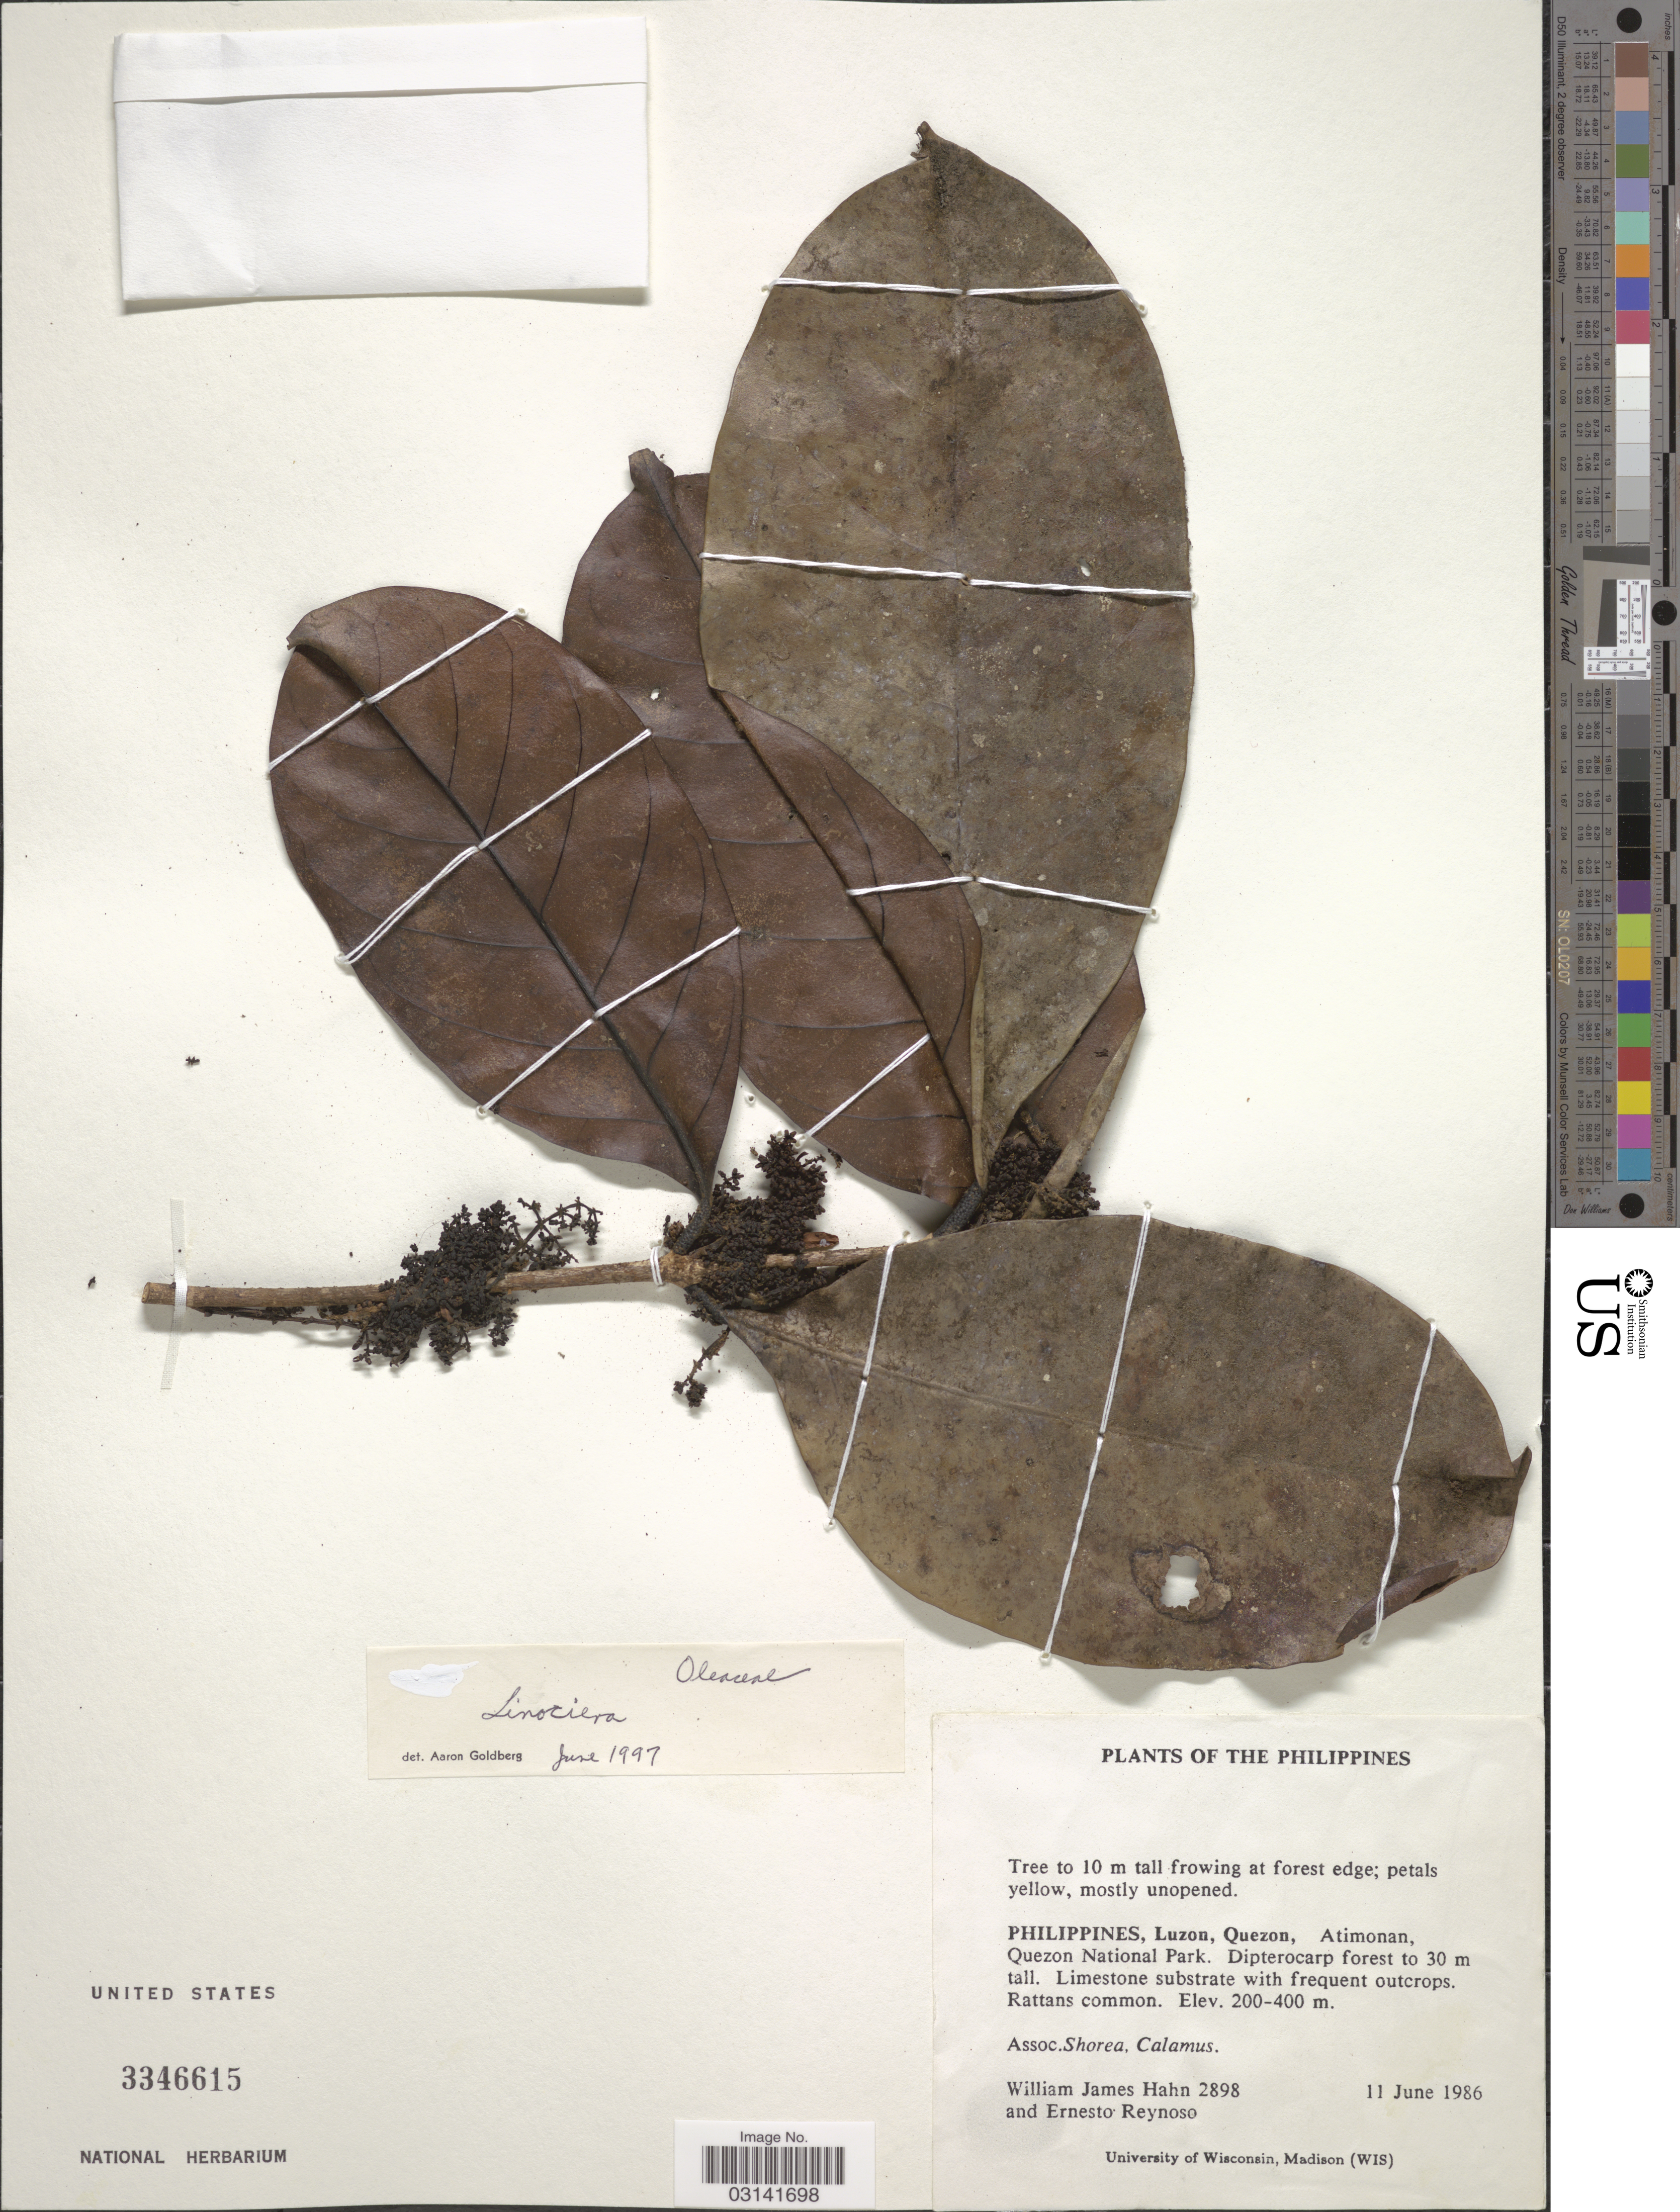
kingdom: Plantae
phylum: Tracheophyta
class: Magnoliopsida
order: Lamiales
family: Oleaceae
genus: Chionanthus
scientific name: Chionanthus sp.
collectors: W. J. Hahn & E. Reynoso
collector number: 2898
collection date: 1986-06-11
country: Philippines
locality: Luzon, Quezon, Atimonan, Quezon National Park.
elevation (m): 200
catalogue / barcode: US 3346615